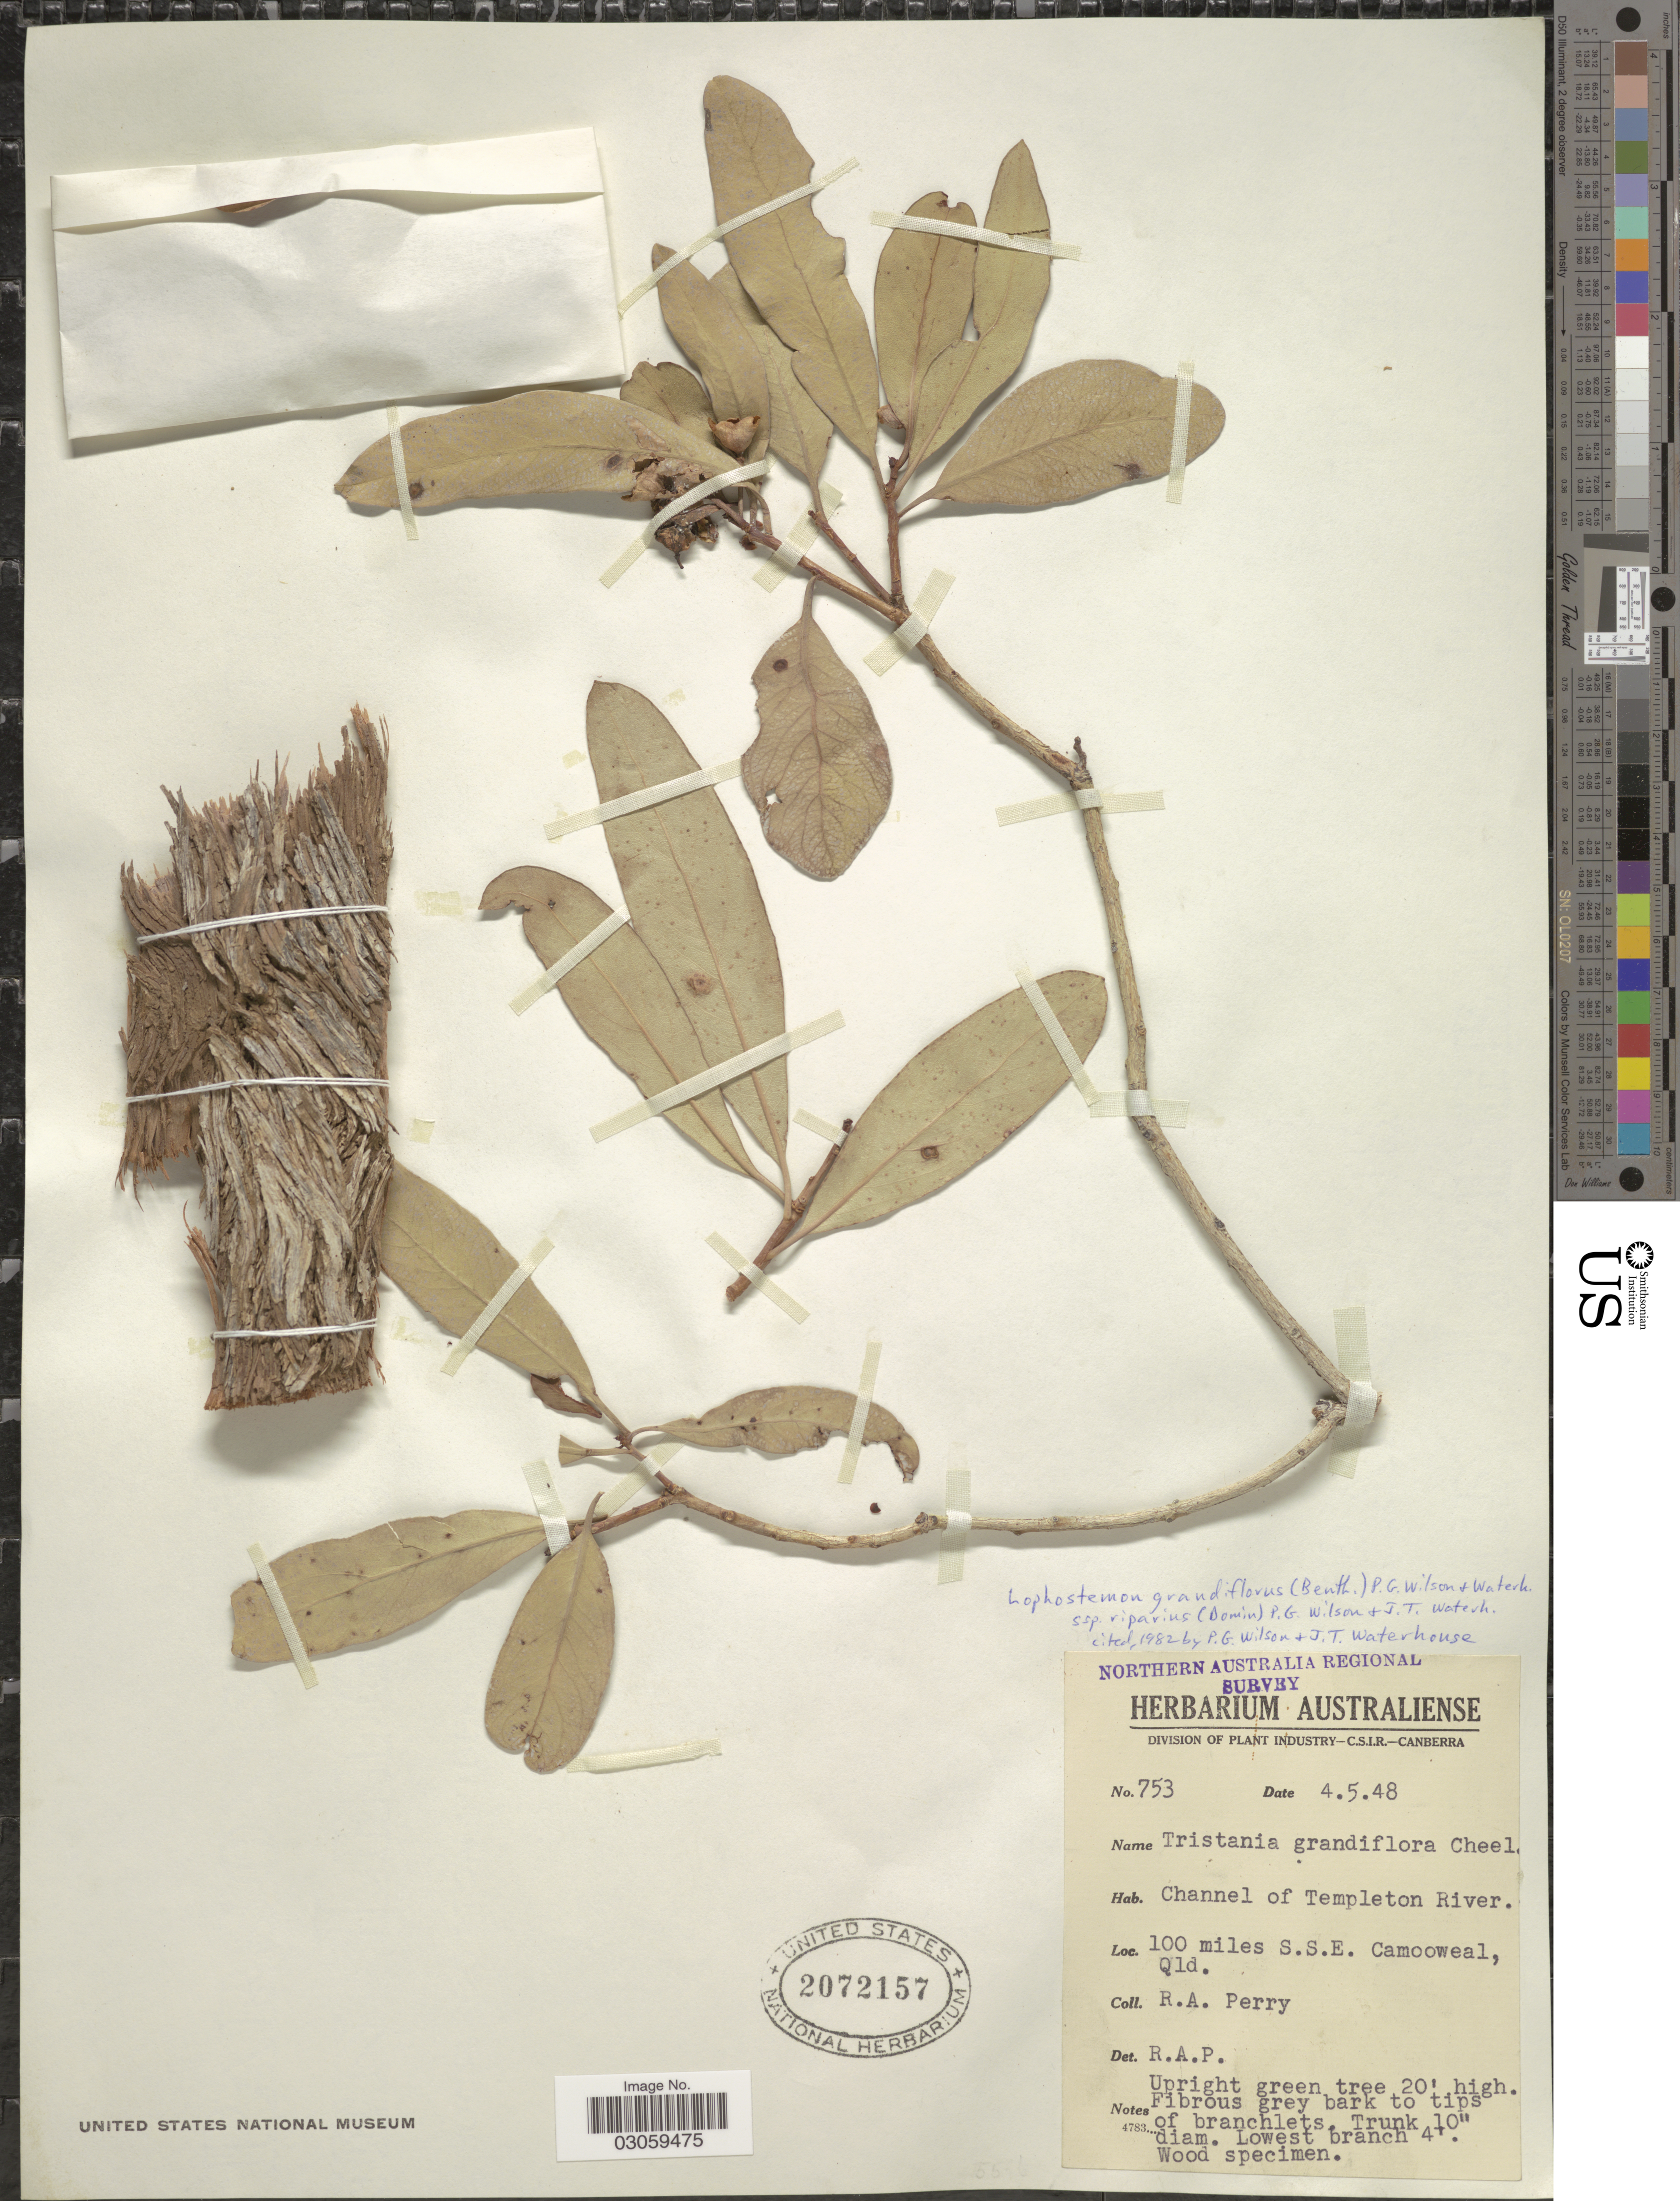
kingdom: Plantae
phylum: Tracheophyta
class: Magnoliopsida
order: Myrtales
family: Myrtaceae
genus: Lophostemon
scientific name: Lophostemon grandiflorus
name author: (Benth.) P.G. Wilson & J. T. Waterh.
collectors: Perry, R. A.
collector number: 753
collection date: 1948-05-04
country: Australia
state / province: Queensland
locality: Channel of Templeton River. 100 miles S.S.E. Camooweal, Qld.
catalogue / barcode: US 2072157